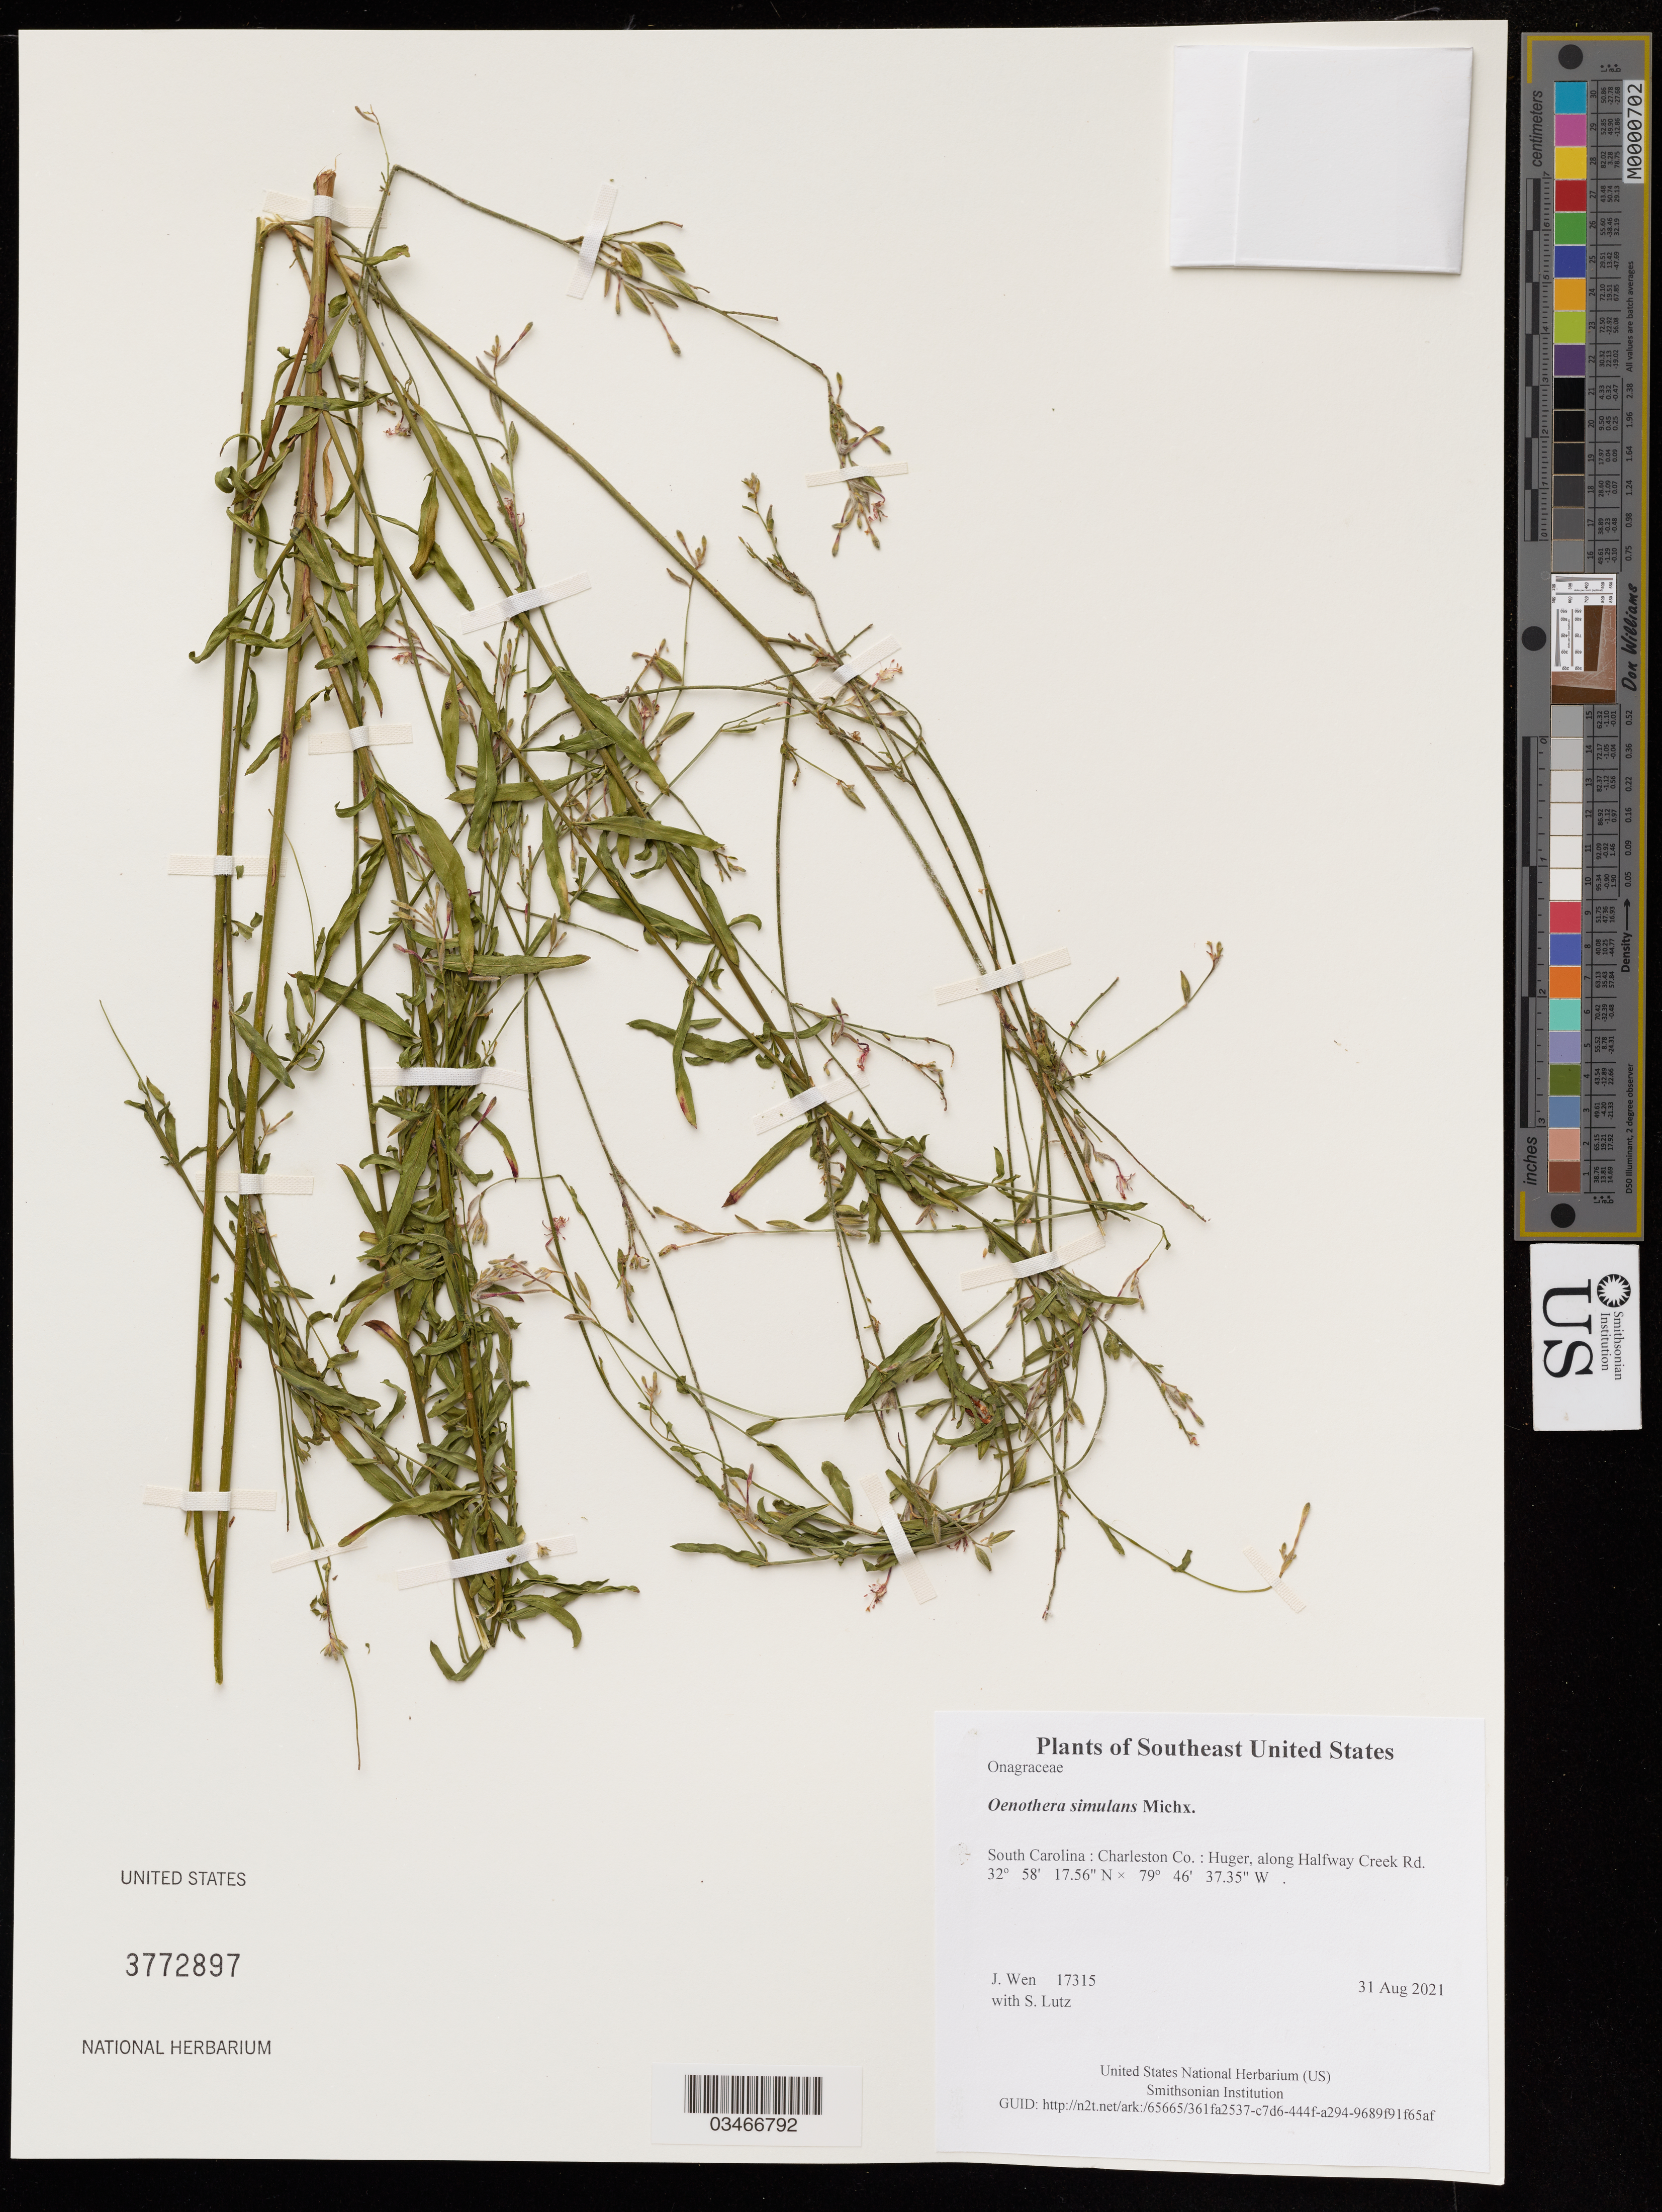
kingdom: Plantae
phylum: Tracheophyta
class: Magnoliopsida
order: Myrtales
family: Onagraceae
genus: Oenothera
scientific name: Oenothera simulans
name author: Michx.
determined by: Wen, Jun, (BOT), Smithsonian Institution - National Museum of Natural History (UNITED STATES)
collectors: J. Wen & S. Lutz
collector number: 17315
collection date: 2021-08-31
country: United States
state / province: South Carolina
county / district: Charleston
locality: Huger, along Halfway Creek Rd.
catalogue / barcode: US 3772897